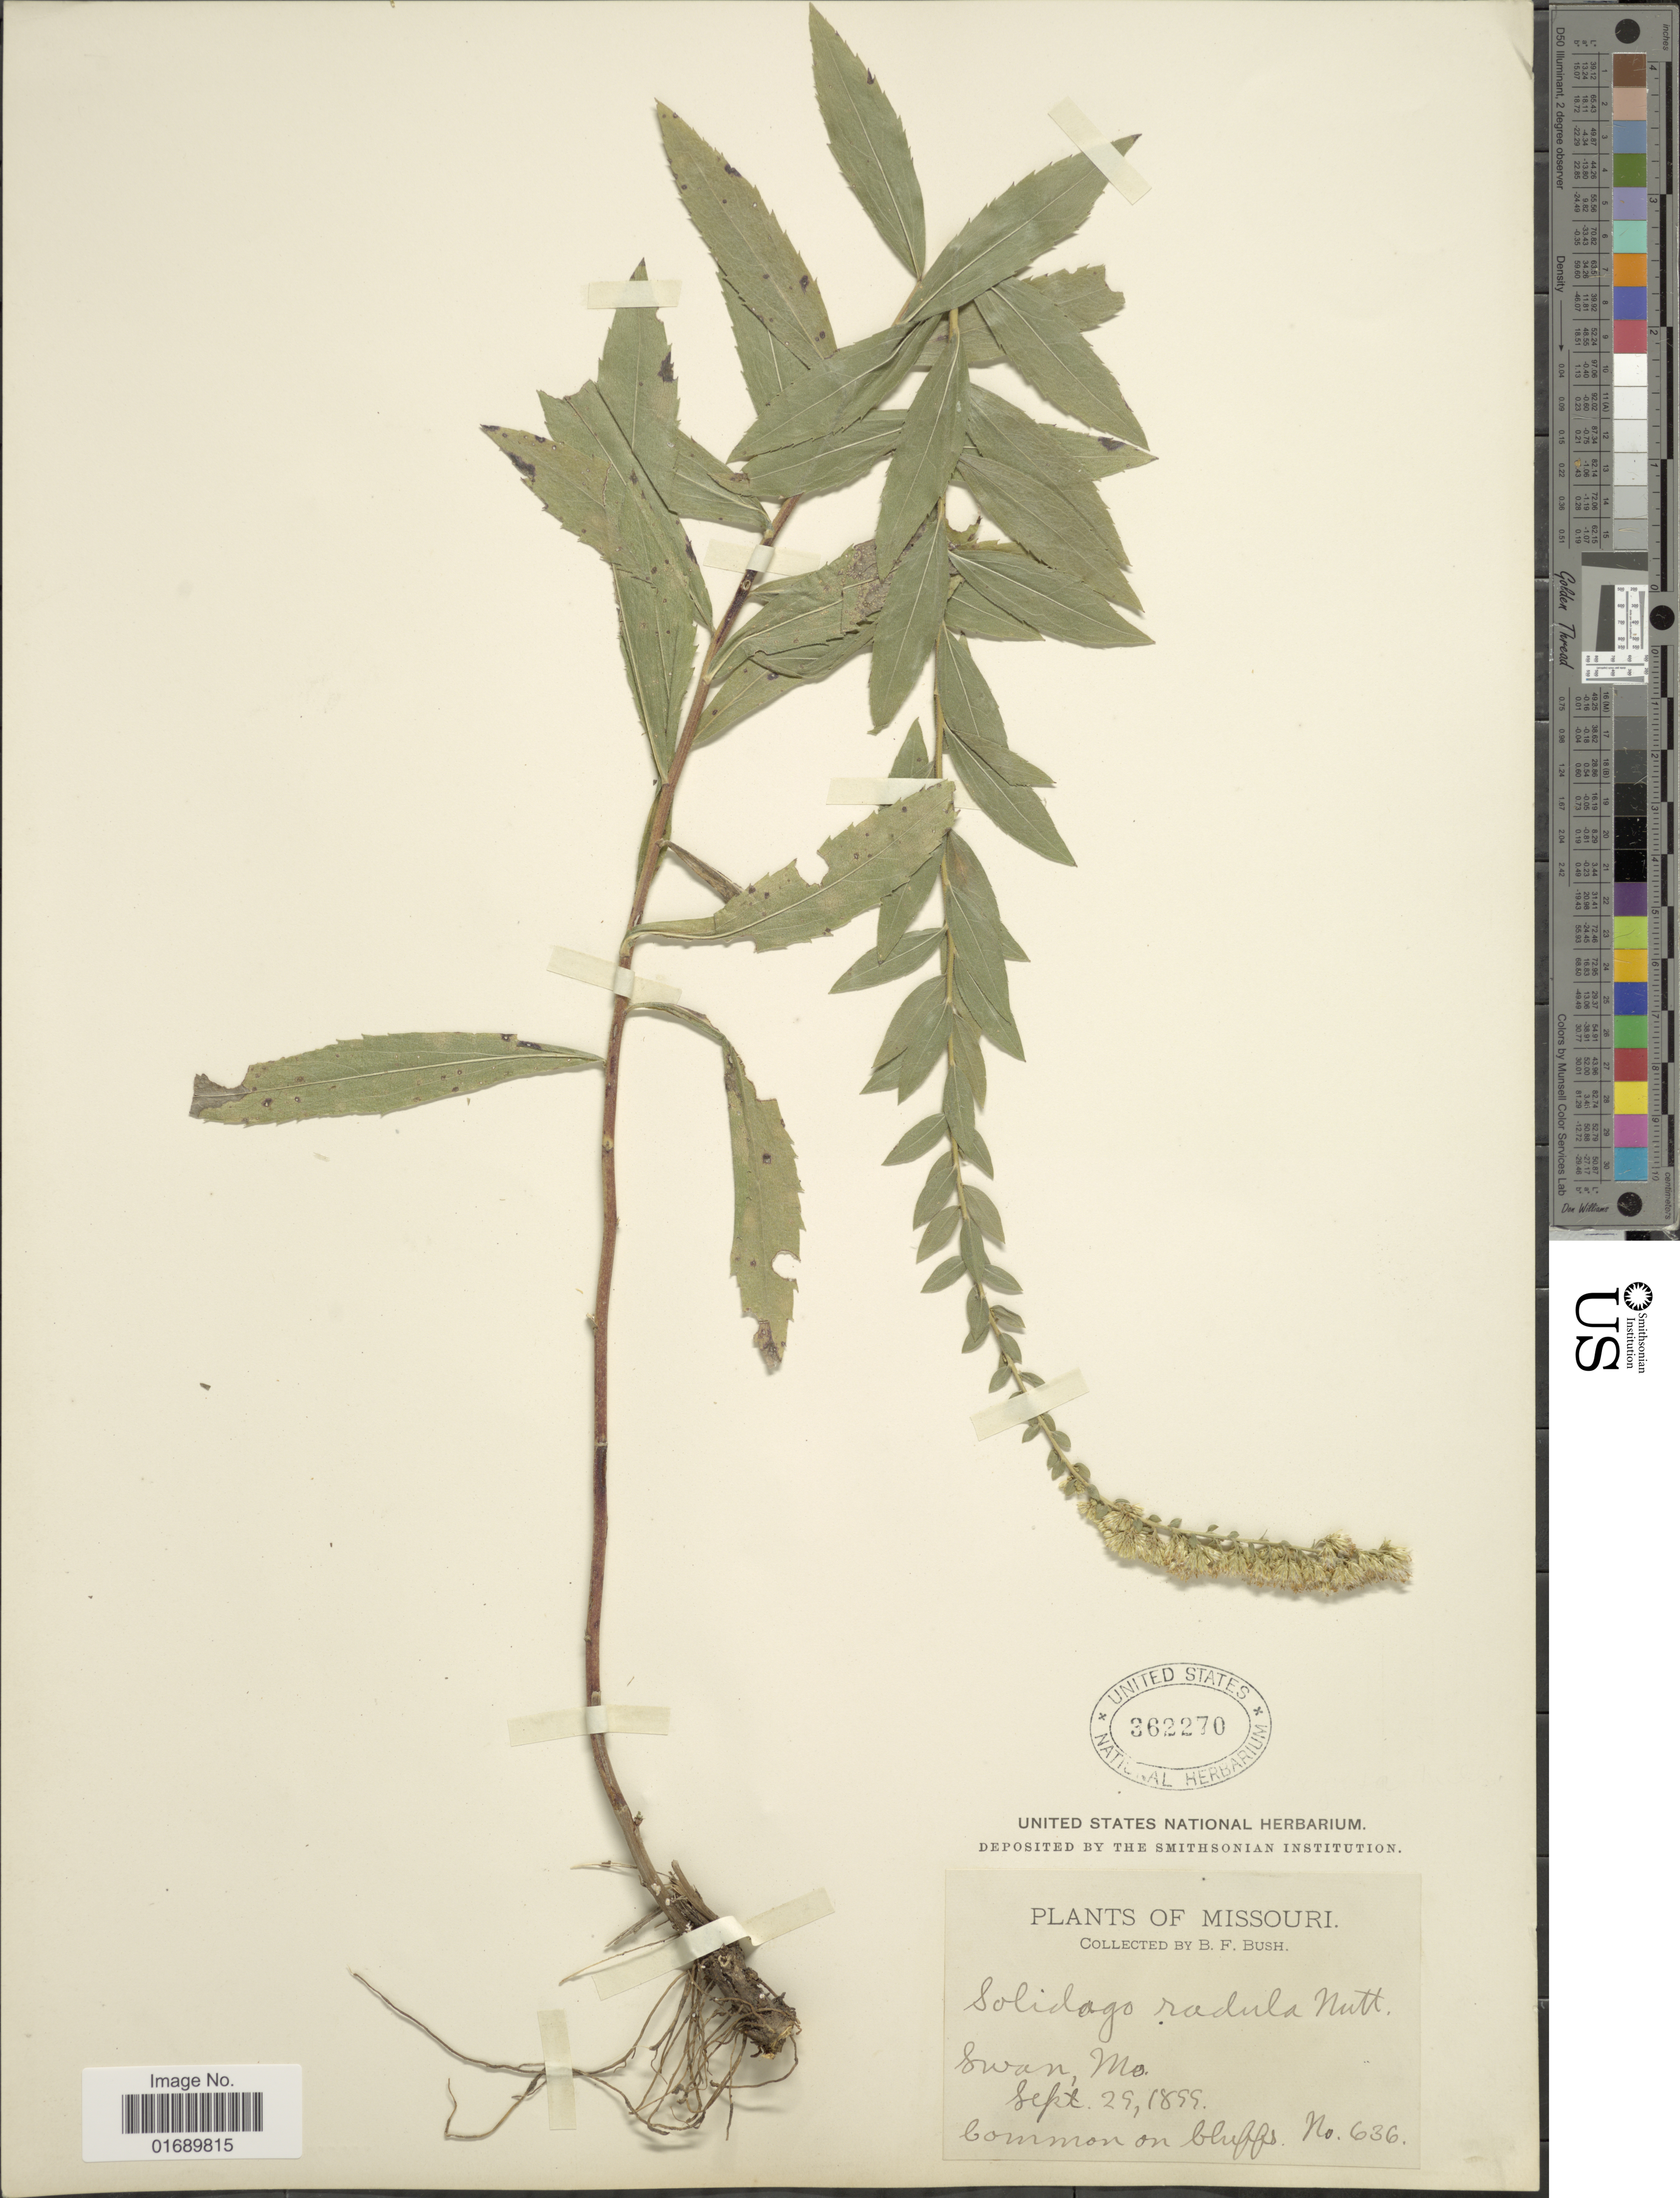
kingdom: Plantae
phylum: Tracheophyta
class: Magnoliopsida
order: Asterales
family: Asteraceae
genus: Solidago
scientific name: Solidago radula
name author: Nutt.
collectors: B. F. Bush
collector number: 636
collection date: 1899-09-29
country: United States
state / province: Missouri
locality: Swan, Mo, Common on bluiffs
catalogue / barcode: US 362270